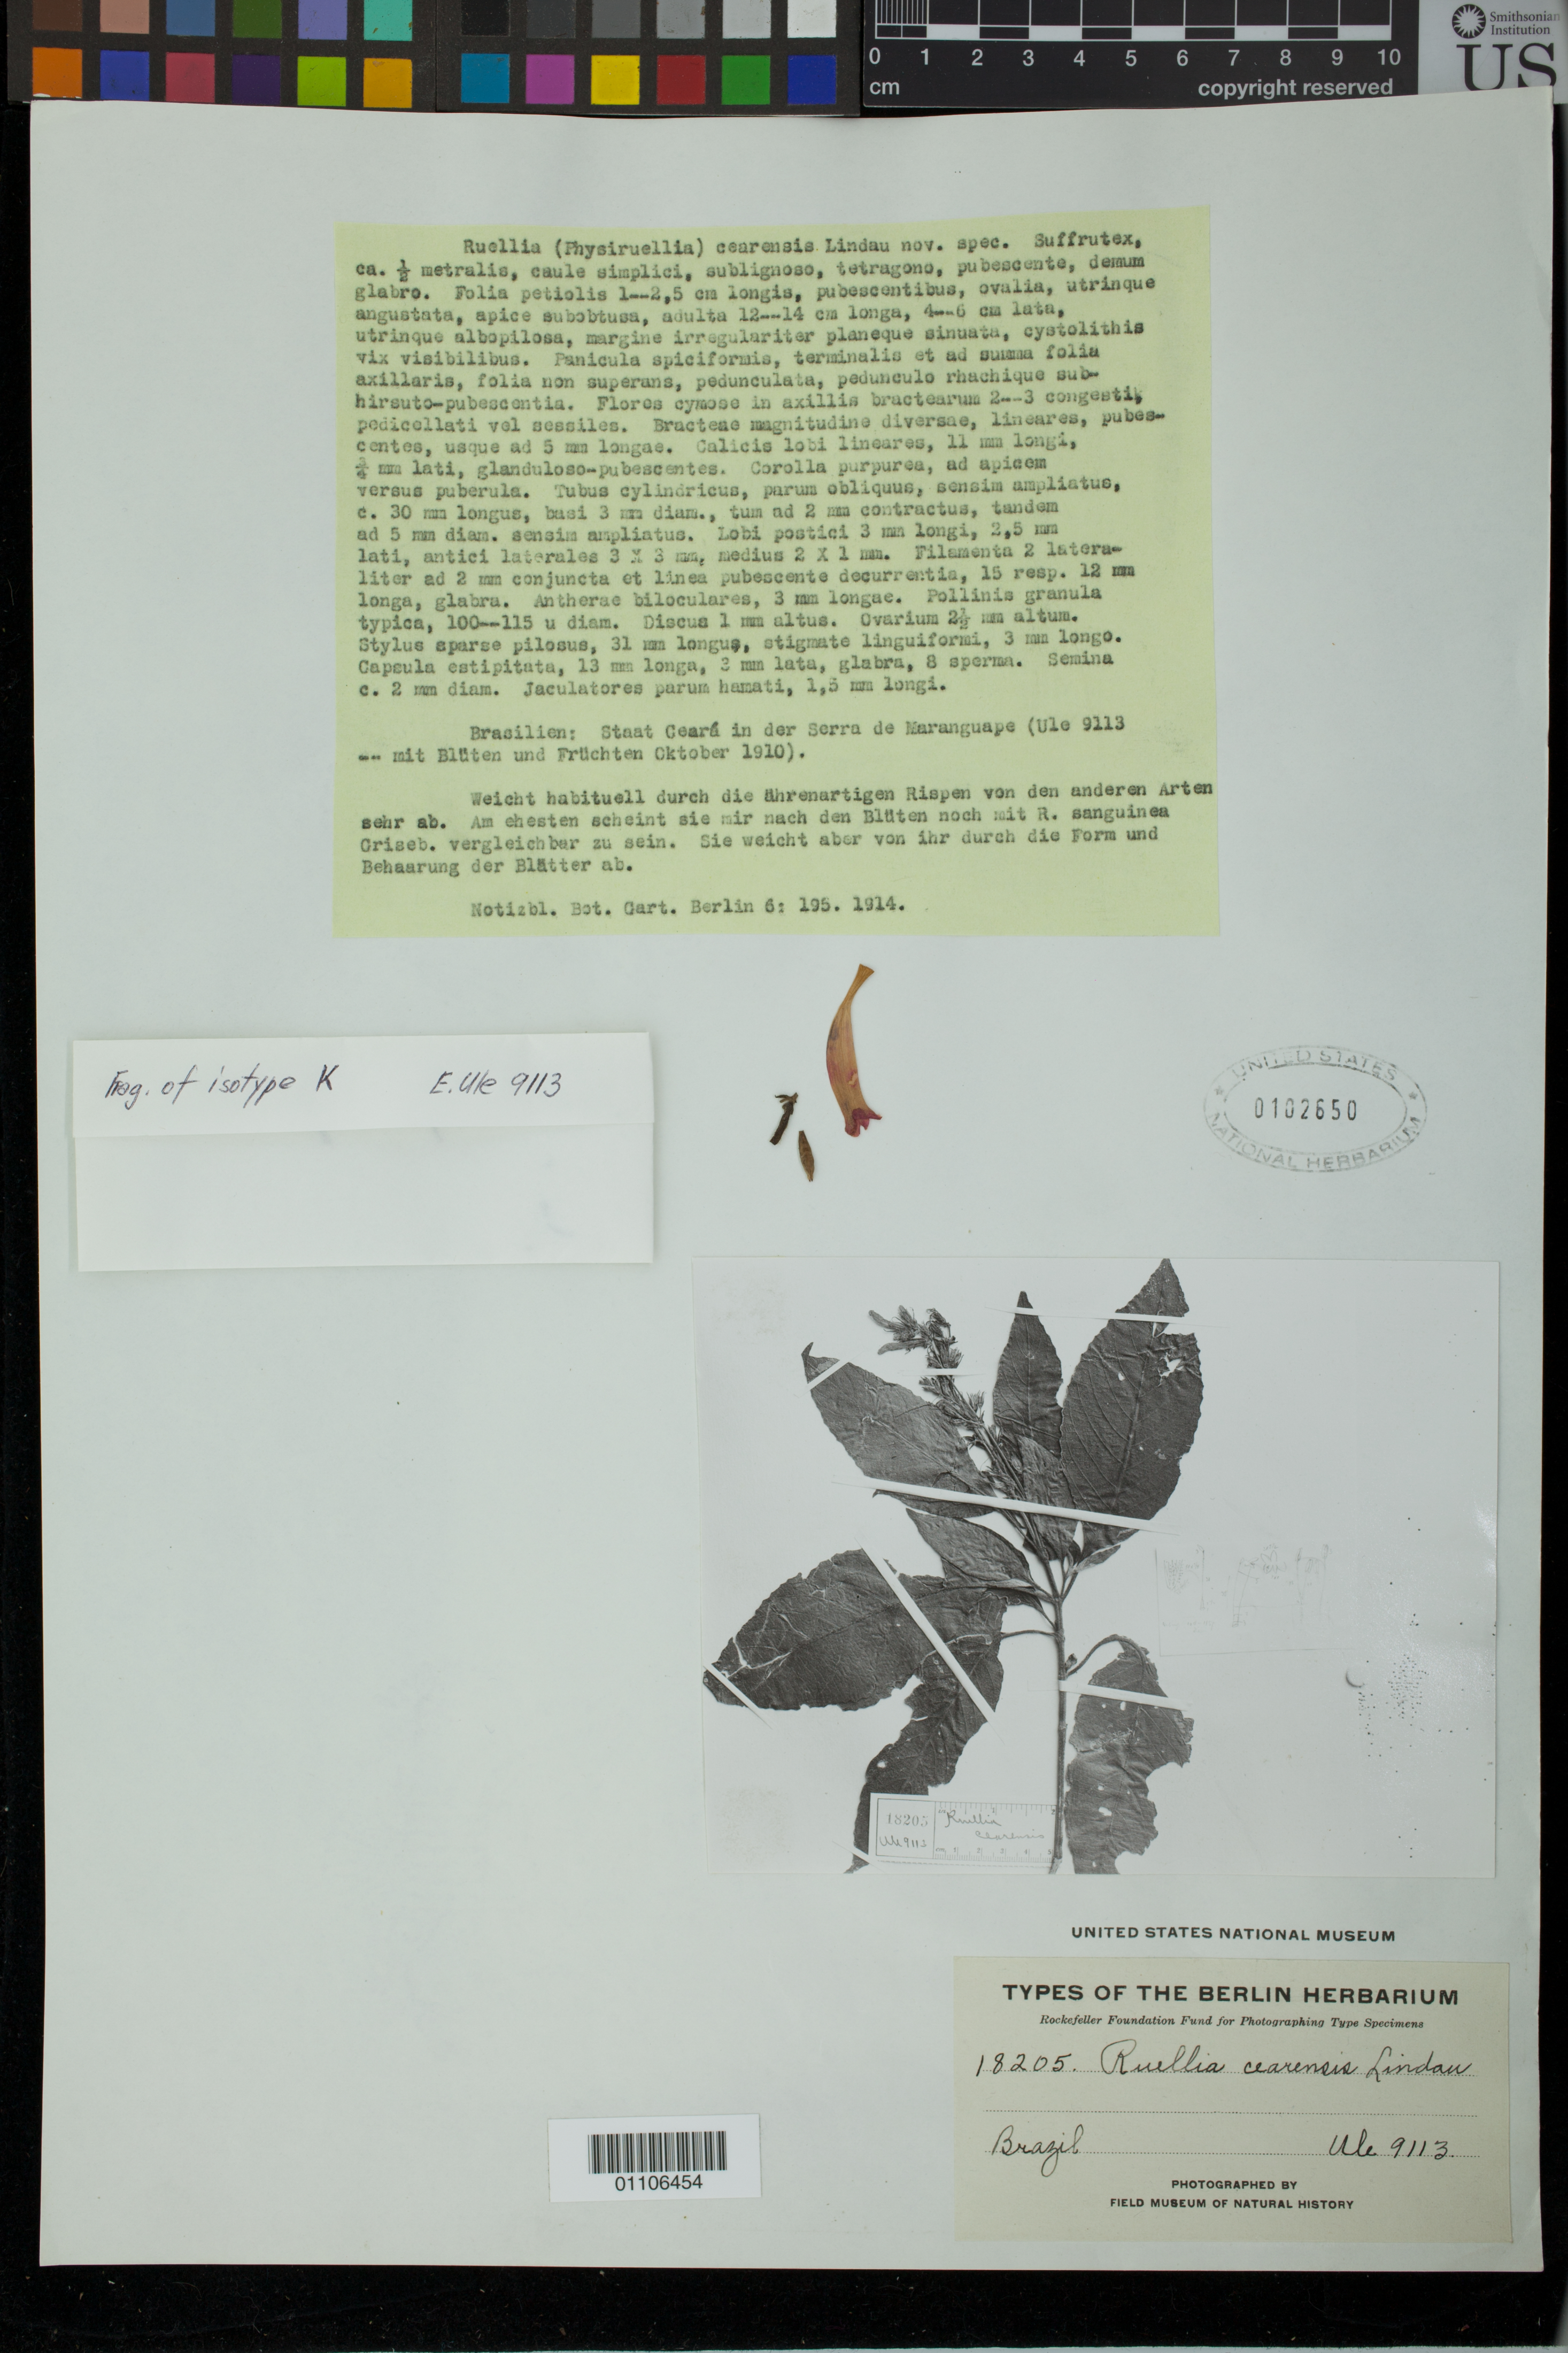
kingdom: Plantae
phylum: Tracheophyta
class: Magnoliopsida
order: Lamiales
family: Acanthaceae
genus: Ruellia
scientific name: Ruellia cearensis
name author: Lindau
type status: Isotype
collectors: E. H. Ule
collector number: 9113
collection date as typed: Oct 1910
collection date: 1910-10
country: Brazil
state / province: Ceará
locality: Serra de Maranguape.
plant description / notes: Photograph and fragmentary material of type specimen ex herb. Berlin.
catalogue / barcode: US 102650